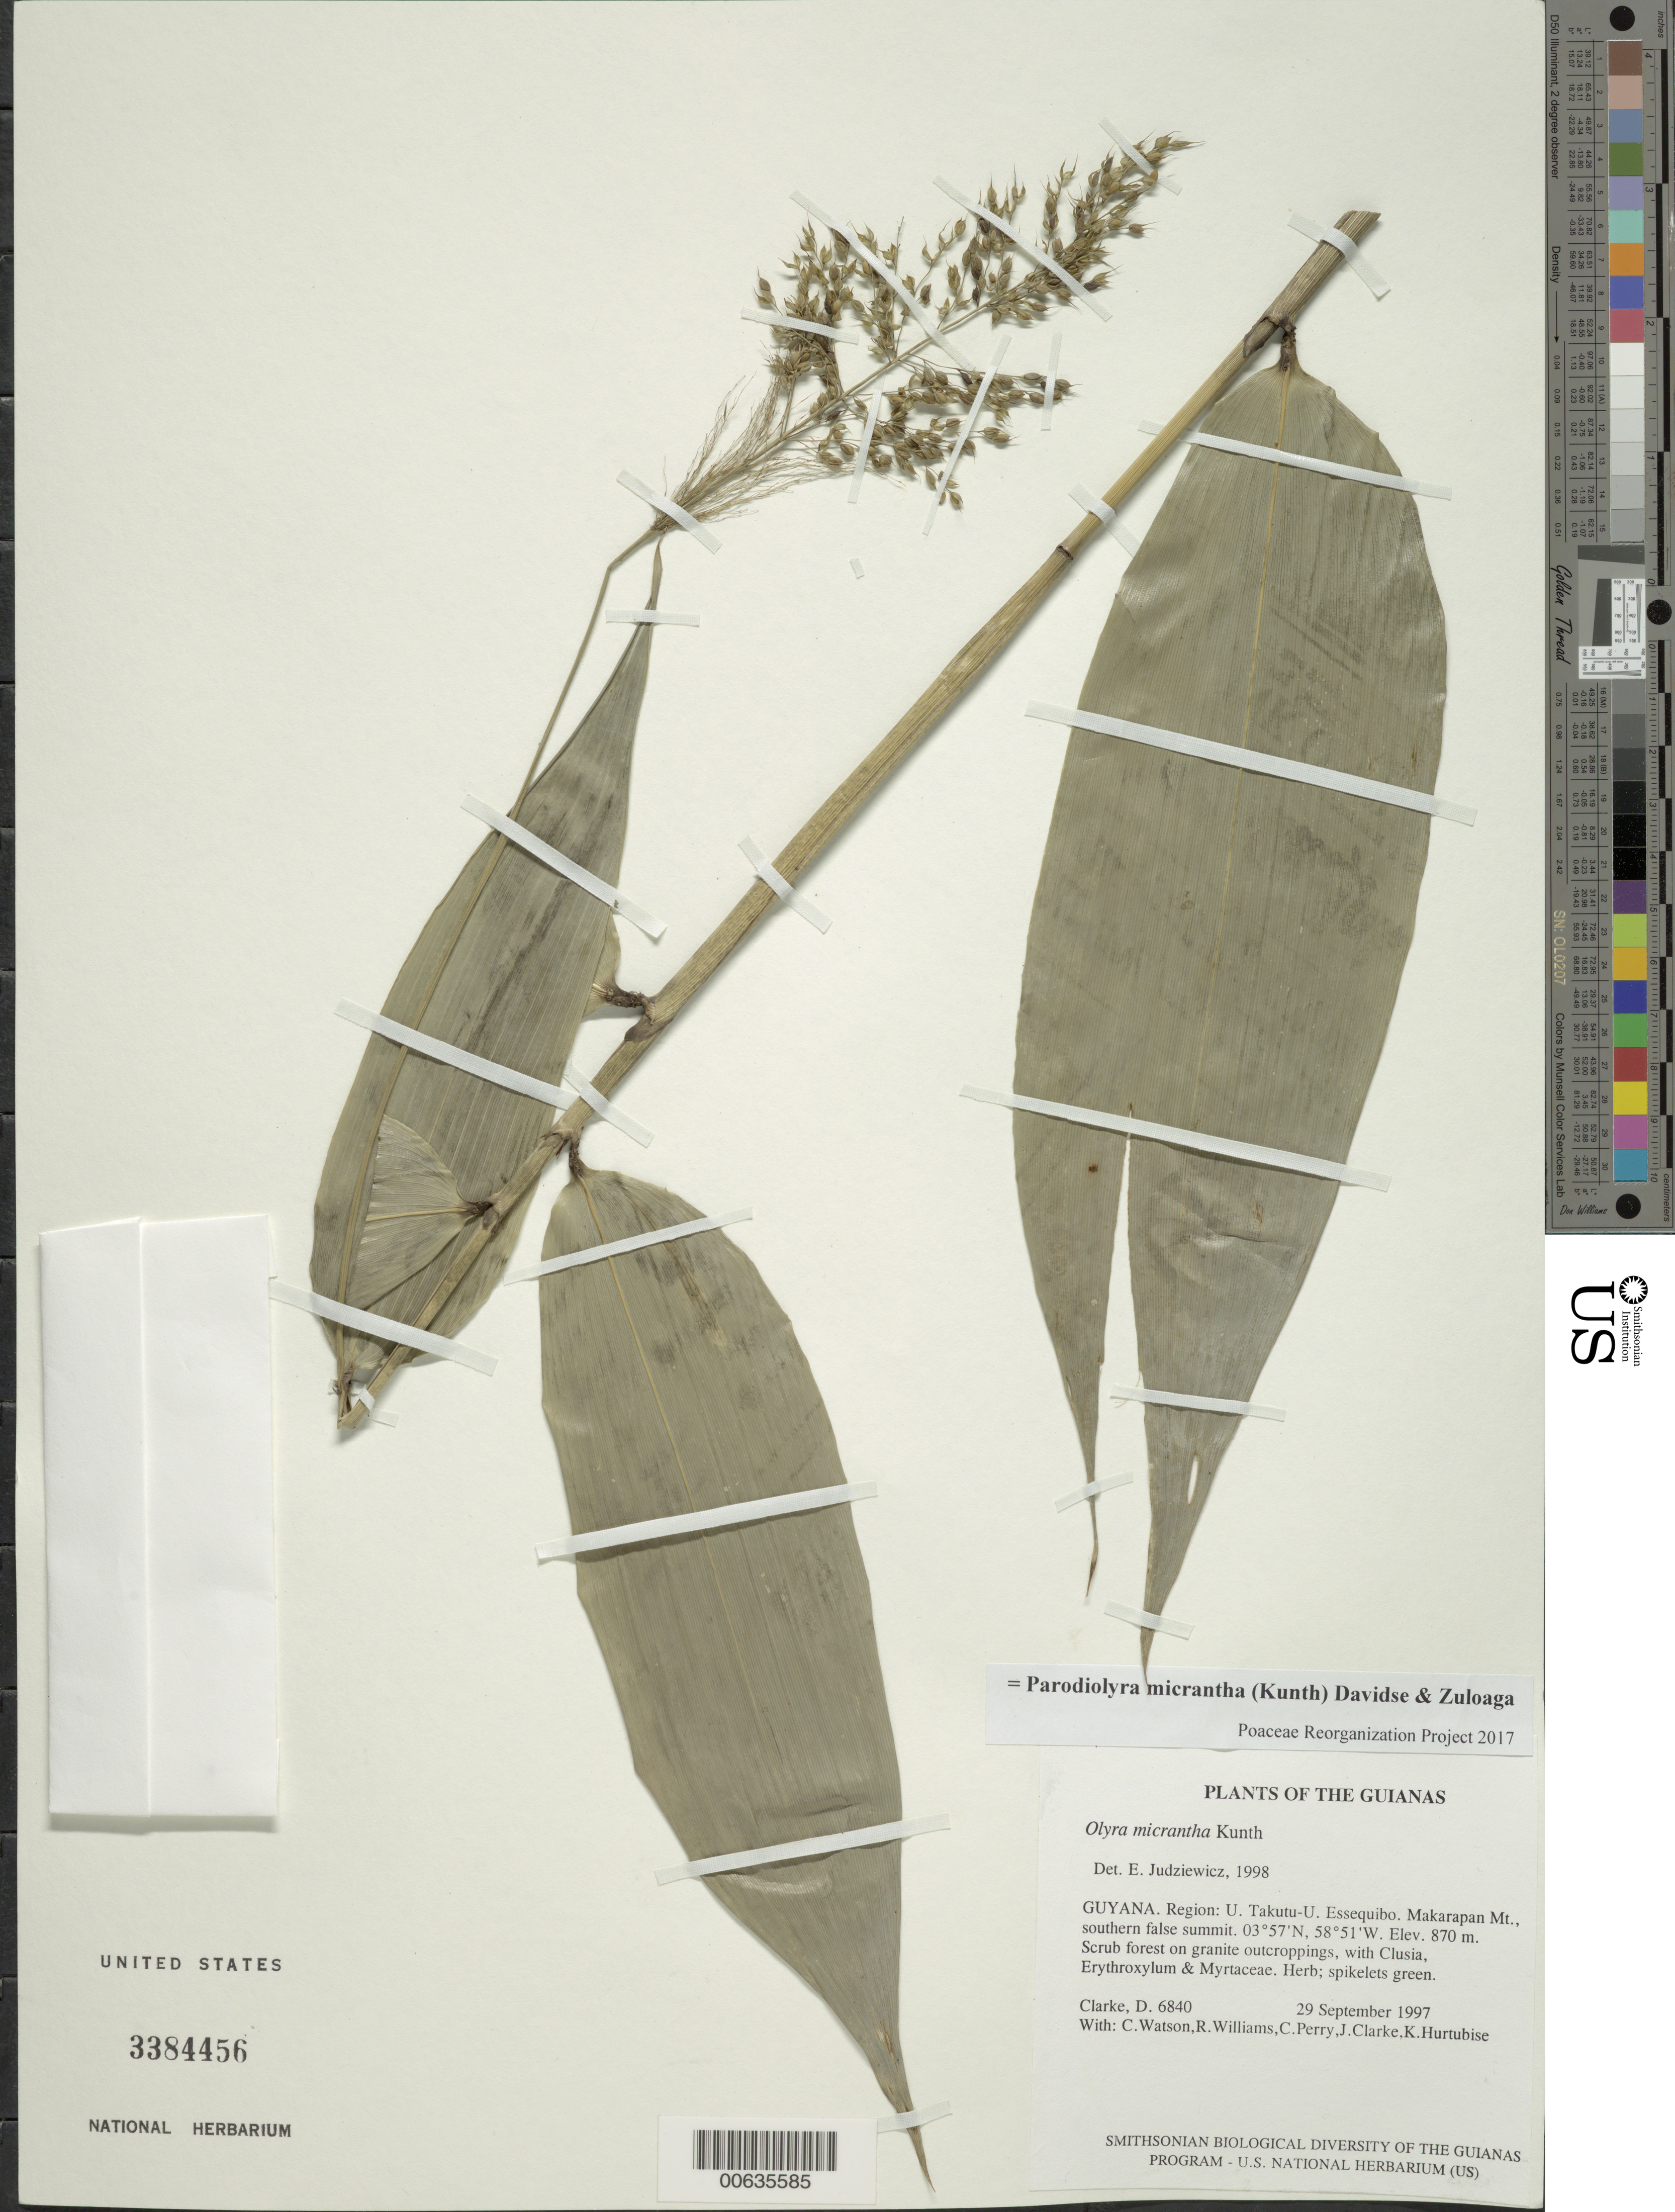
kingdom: Plantae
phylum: Tracheophyta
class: Liliopsida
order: Poales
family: Poaceae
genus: Parodiolyra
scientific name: Parodiolyra micrantha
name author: (Kunth) Davidse & Zuloaga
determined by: Poaceae Reorganization Project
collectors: H. D. Clarke, C. Watson, R. Williams, C. Perry, J. Clarke & K. Hurtubise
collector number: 6840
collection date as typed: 29 September 1997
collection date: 1997-09-29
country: Guyana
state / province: U. Takutu-U. Essequibo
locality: Makarapan Mt., southern false summit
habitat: Scrub forest on granite outcroppings, with Clusia, Erythroxylum & Myrtaceae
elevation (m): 870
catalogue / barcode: US 3384456